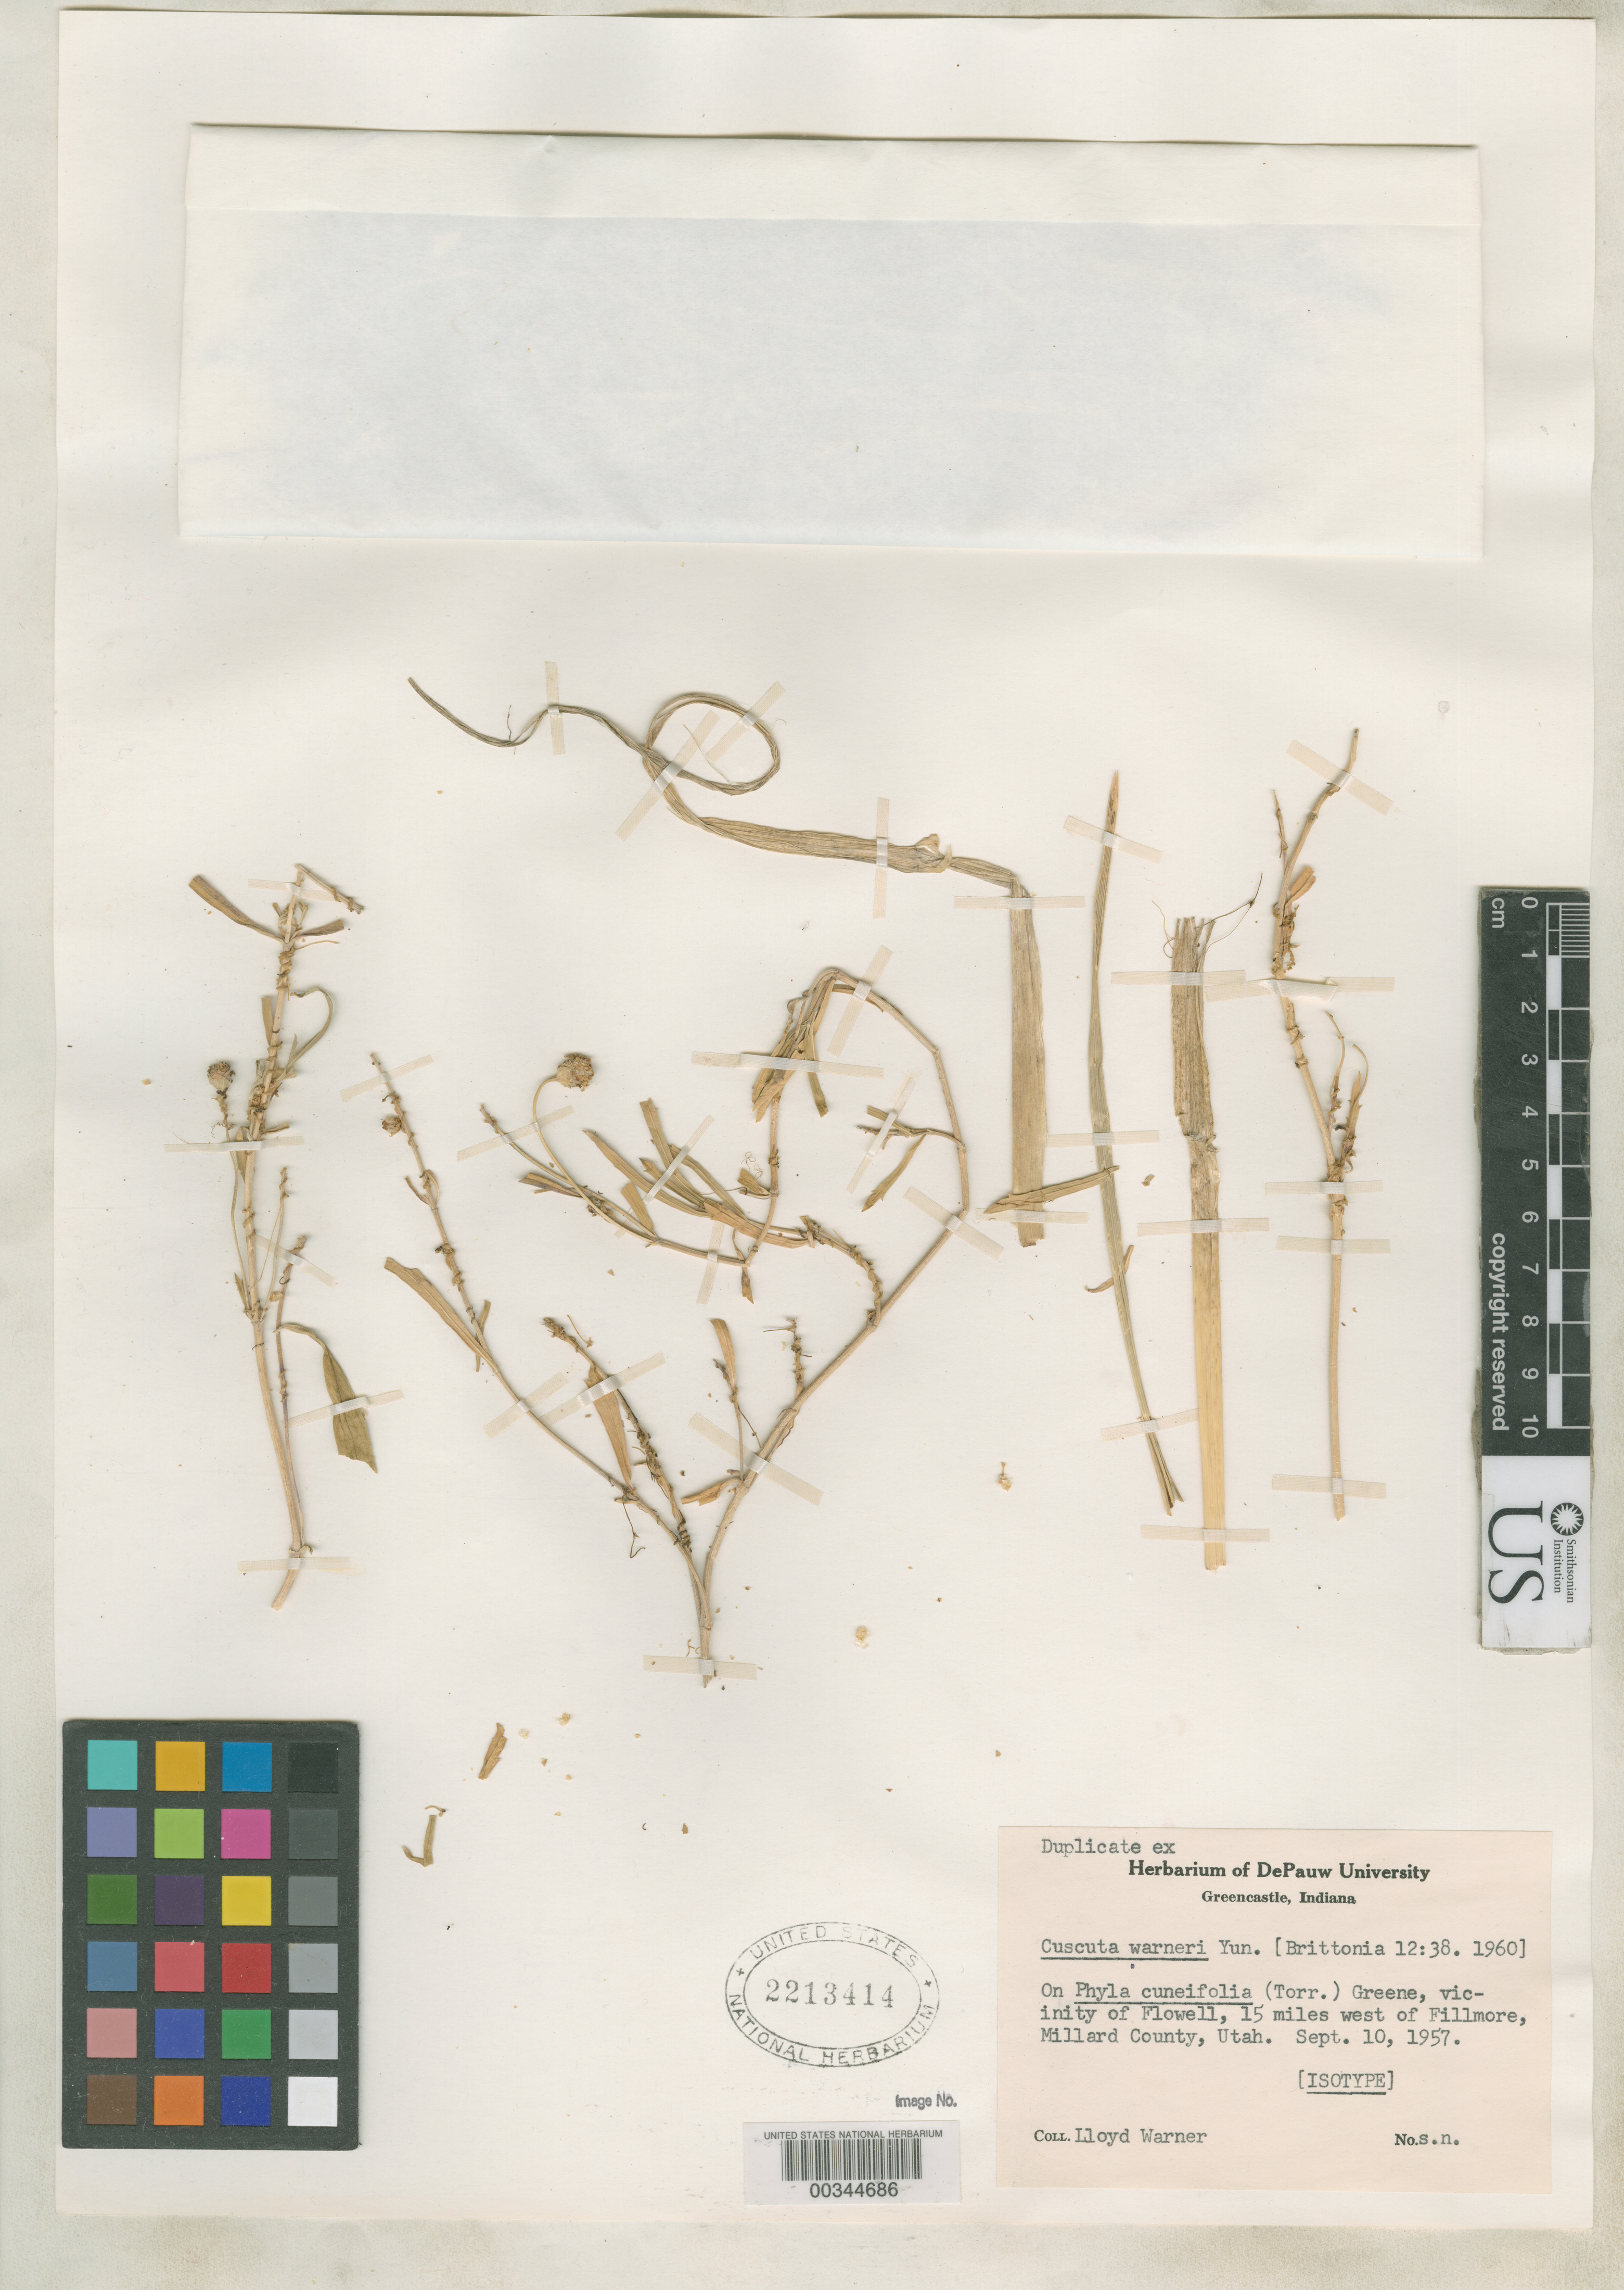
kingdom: Plantae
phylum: Tracheophyta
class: Magnoliopsida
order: Solanales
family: Convolvulaceae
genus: Cuscuta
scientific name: Cuscuta warneri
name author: Yunck.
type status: Isotype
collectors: L. Warner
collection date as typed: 10 Sep 1957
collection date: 1957-09-10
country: United States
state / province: Utah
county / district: Millard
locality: Flowell.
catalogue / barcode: US 2213414